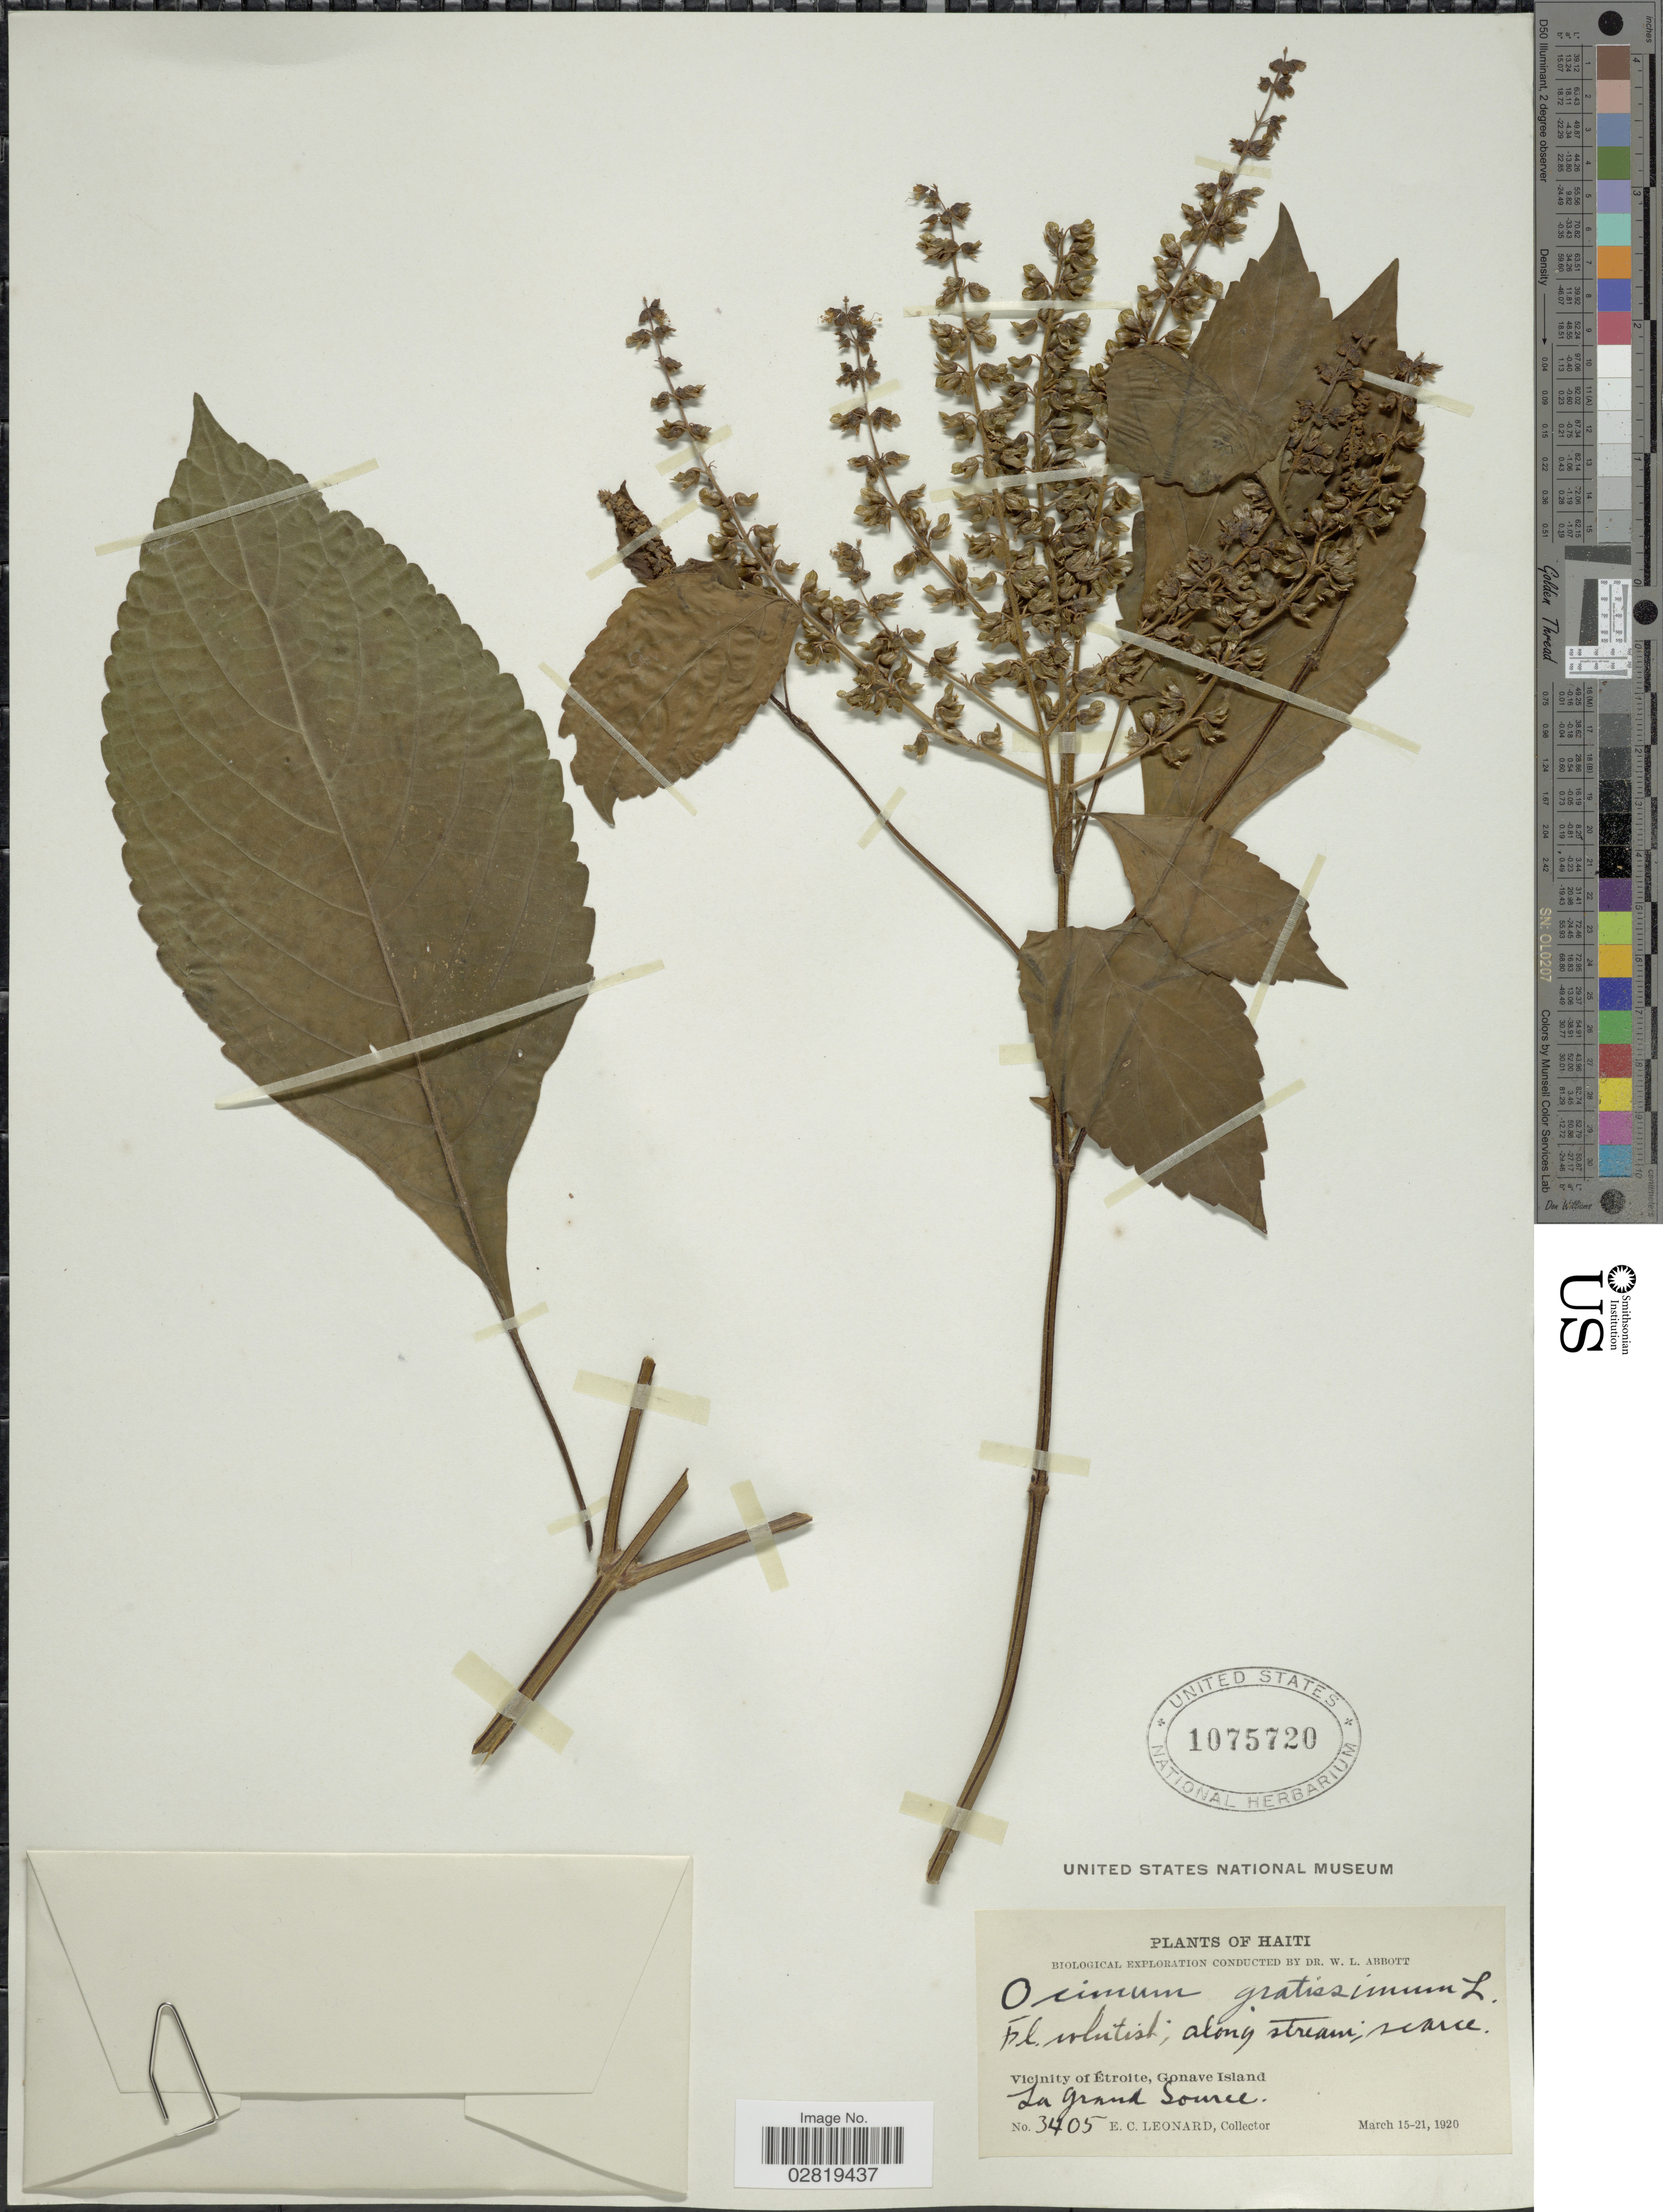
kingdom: Plantae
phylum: Tracheophyta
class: Magnoliopsida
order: Lamiales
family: Lamiaceae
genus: Ocimum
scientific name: Ocimum gratissimum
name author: L.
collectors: E. C. Leonard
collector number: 3405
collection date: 1920-03-15/1920-03-21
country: Haiti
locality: Vicinity of Étroite, Gonave Island, La Grand Source.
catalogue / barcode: US 1075720